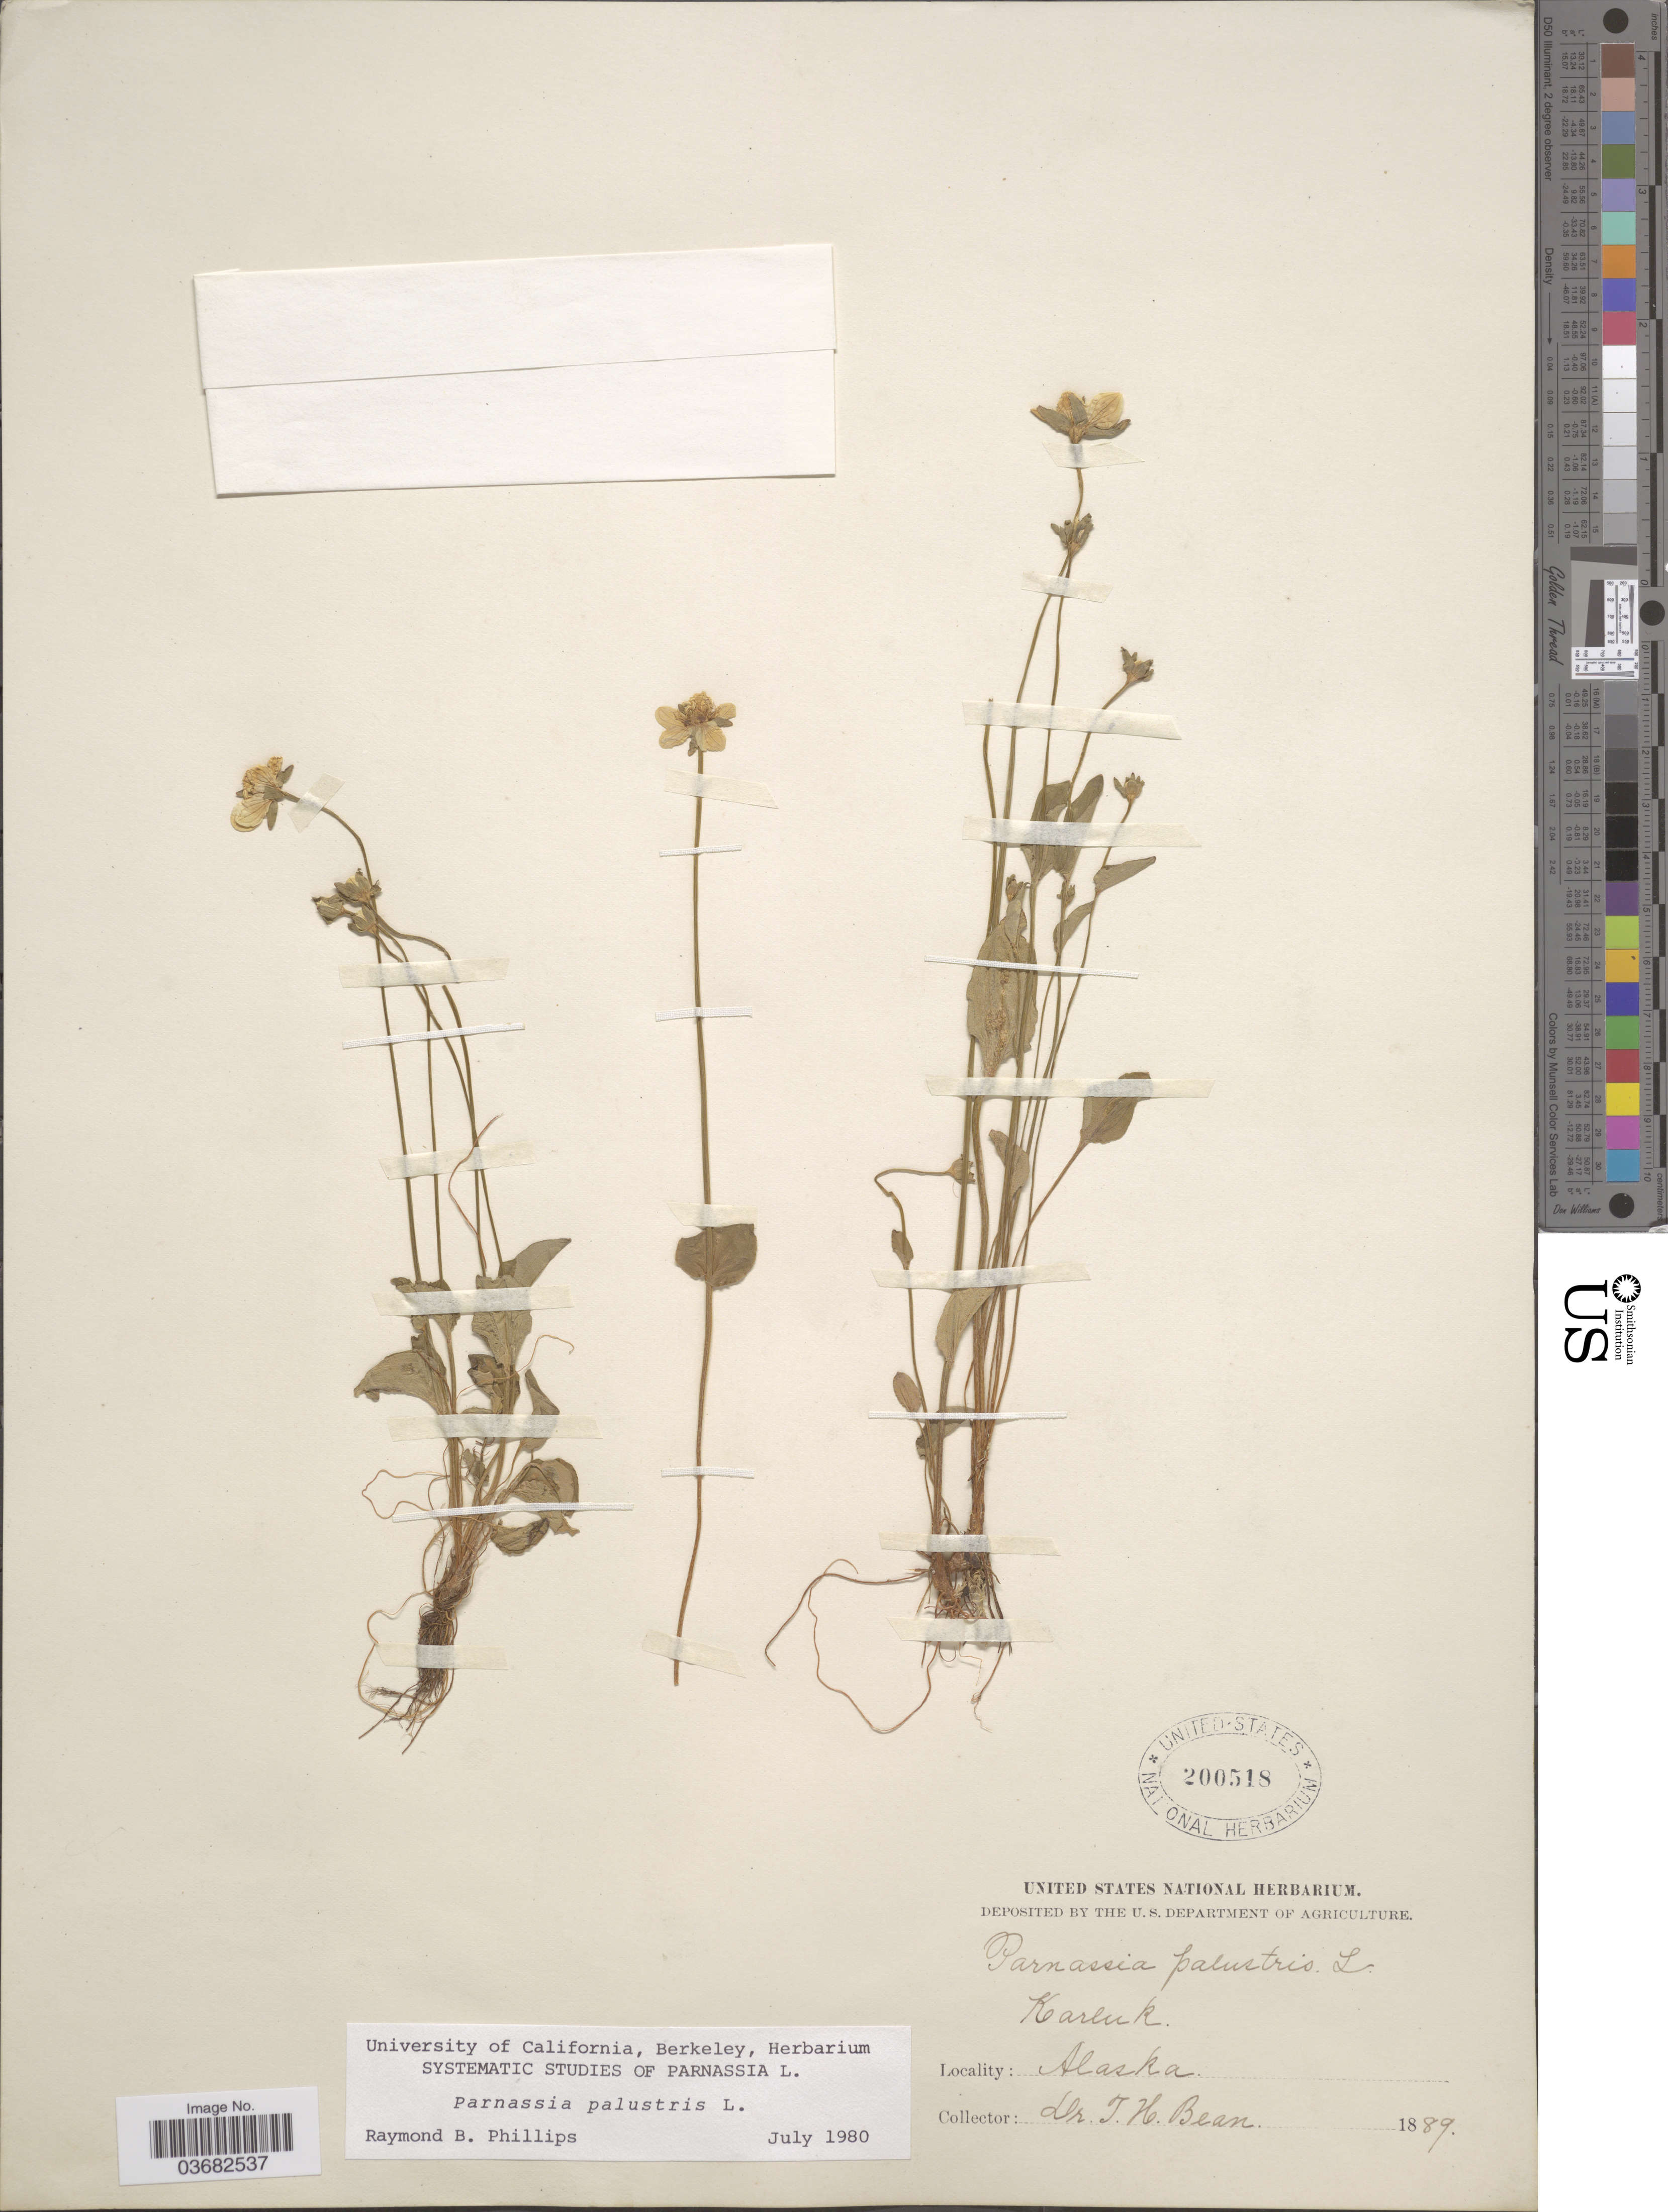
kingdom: Plantae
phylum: Tracheophyta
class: Magnoliopsida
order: Celastrales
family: Parnassiaceae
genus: Parnassia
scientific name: Parnassia palustris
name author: L.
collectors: T. Bean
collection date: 1889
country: United States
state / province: Alaska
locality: Karluk.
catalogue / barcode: US 200518